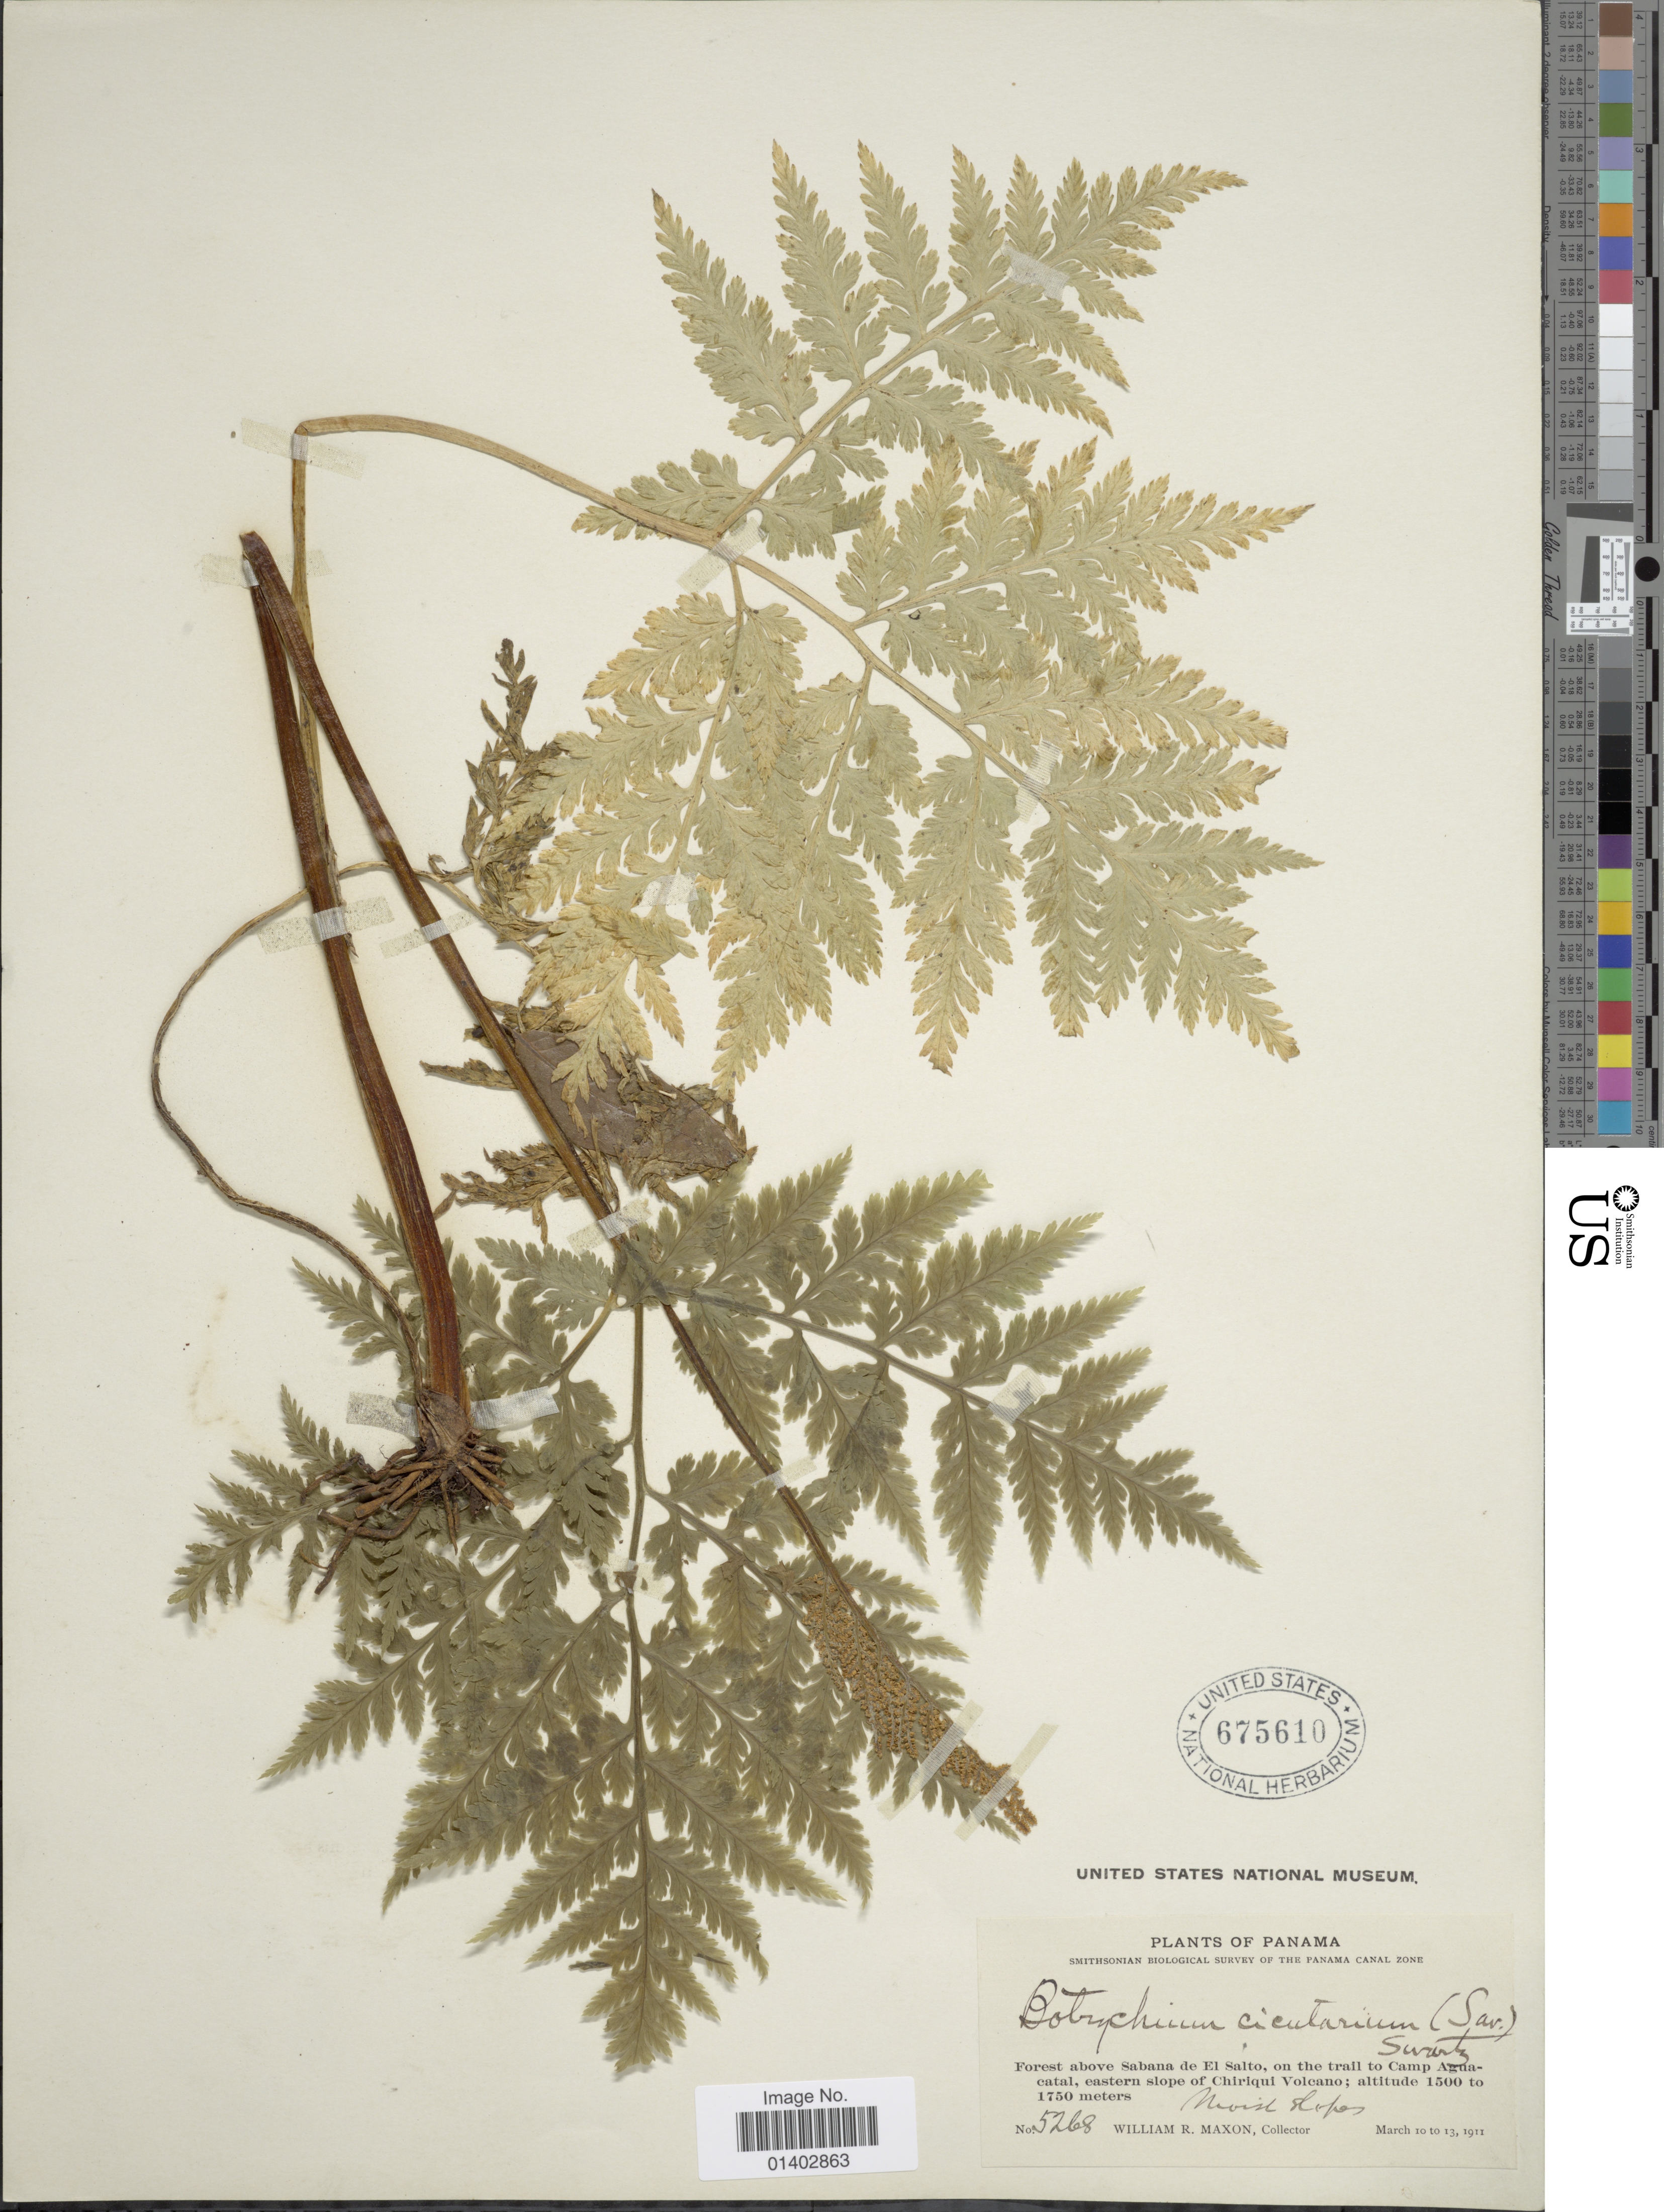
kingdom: Plantae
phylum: Tracheophyta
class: Polypodiopsida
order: Ophioglossales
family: Ophioglossaceae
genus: Botrychium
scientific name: Botrychium virginianum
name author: (L.) Sw.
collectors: W. R. Maxon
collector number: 5268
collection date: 1911-03-10/1911-03-13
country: Panama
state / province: Chiriqui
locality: Forest above Sabana de El Salto, on the trail to Camp Aguacatal, eastern slope of Chiriqui Colcano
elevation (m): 1500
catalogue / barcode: US 675610